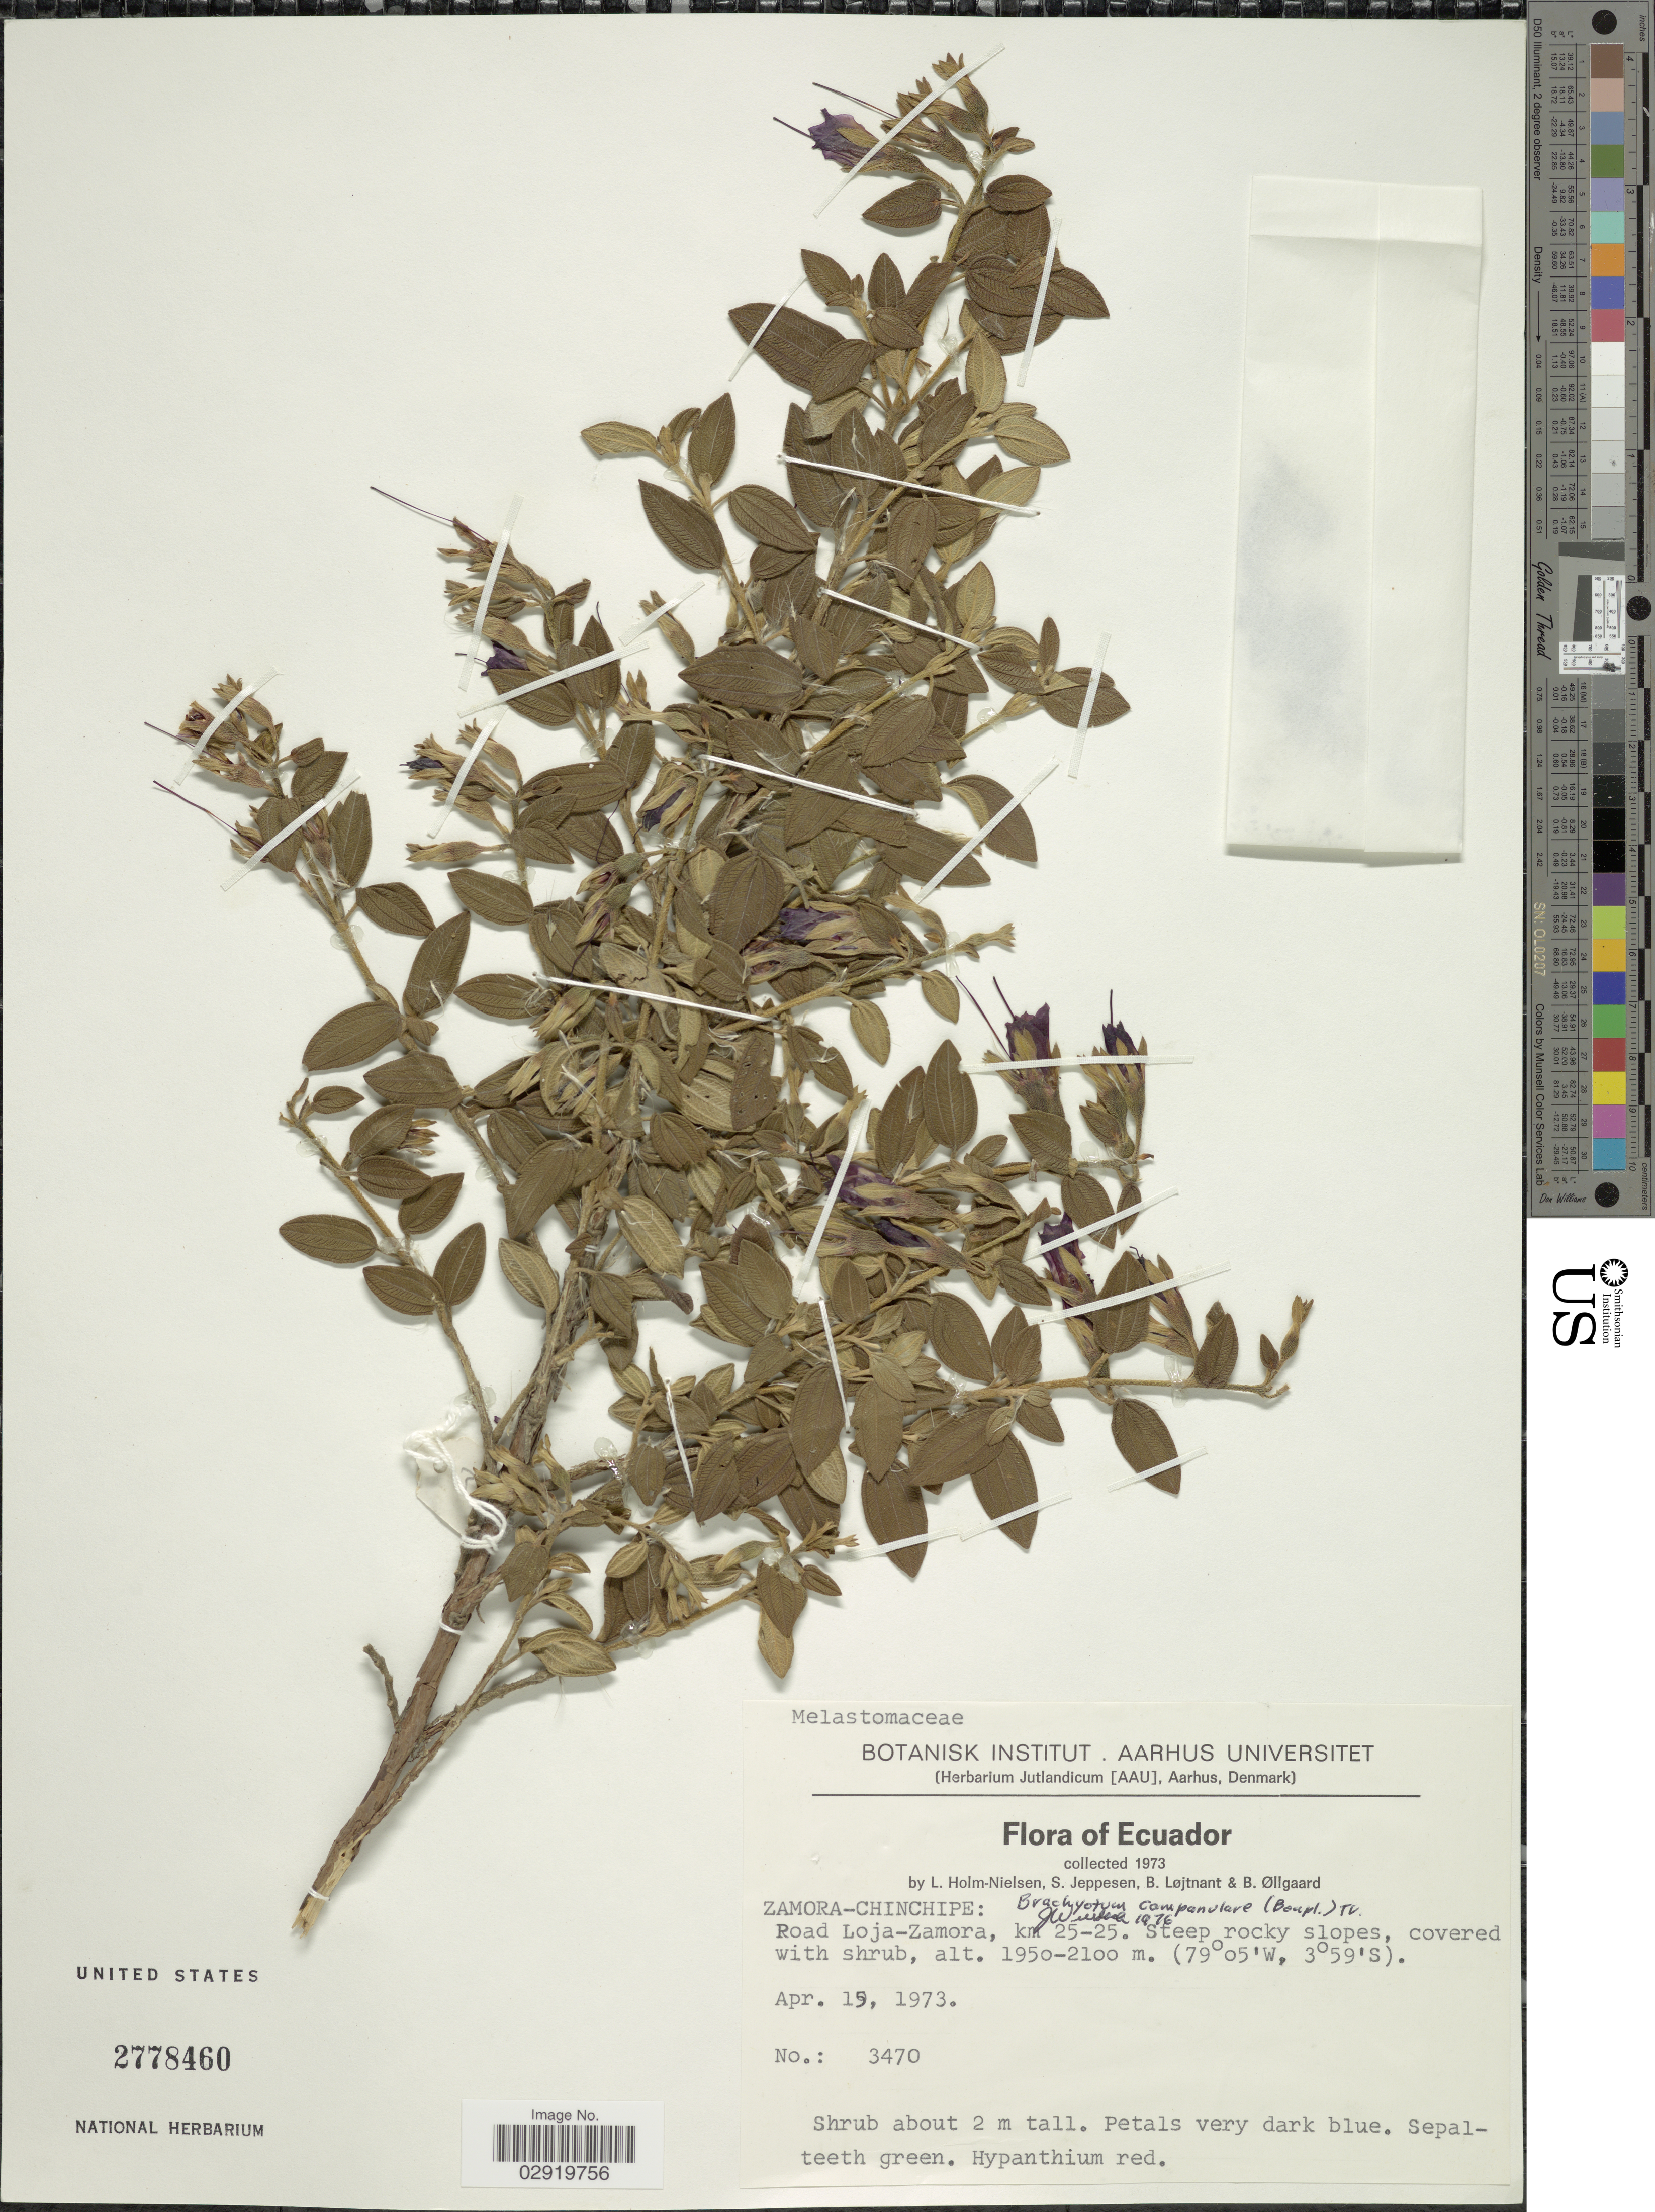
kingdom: Plantae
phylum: Tracheophyta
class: Magnoliopsida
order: Myrtales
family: Melastomataceae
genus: Brachyotum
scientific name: Brachyotum campanulare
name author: (Bonpl.) Triana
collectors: L. Holm-Nielsen, S. Jeppesen, B. Löjtnant & B. Øllgaard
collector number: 3470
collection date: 1973-04-15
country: Ecuador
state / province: Zamora-Chinchipe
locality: Road Loja-Zamora, km 25-25.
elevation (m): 1950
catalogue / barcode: US 2778460